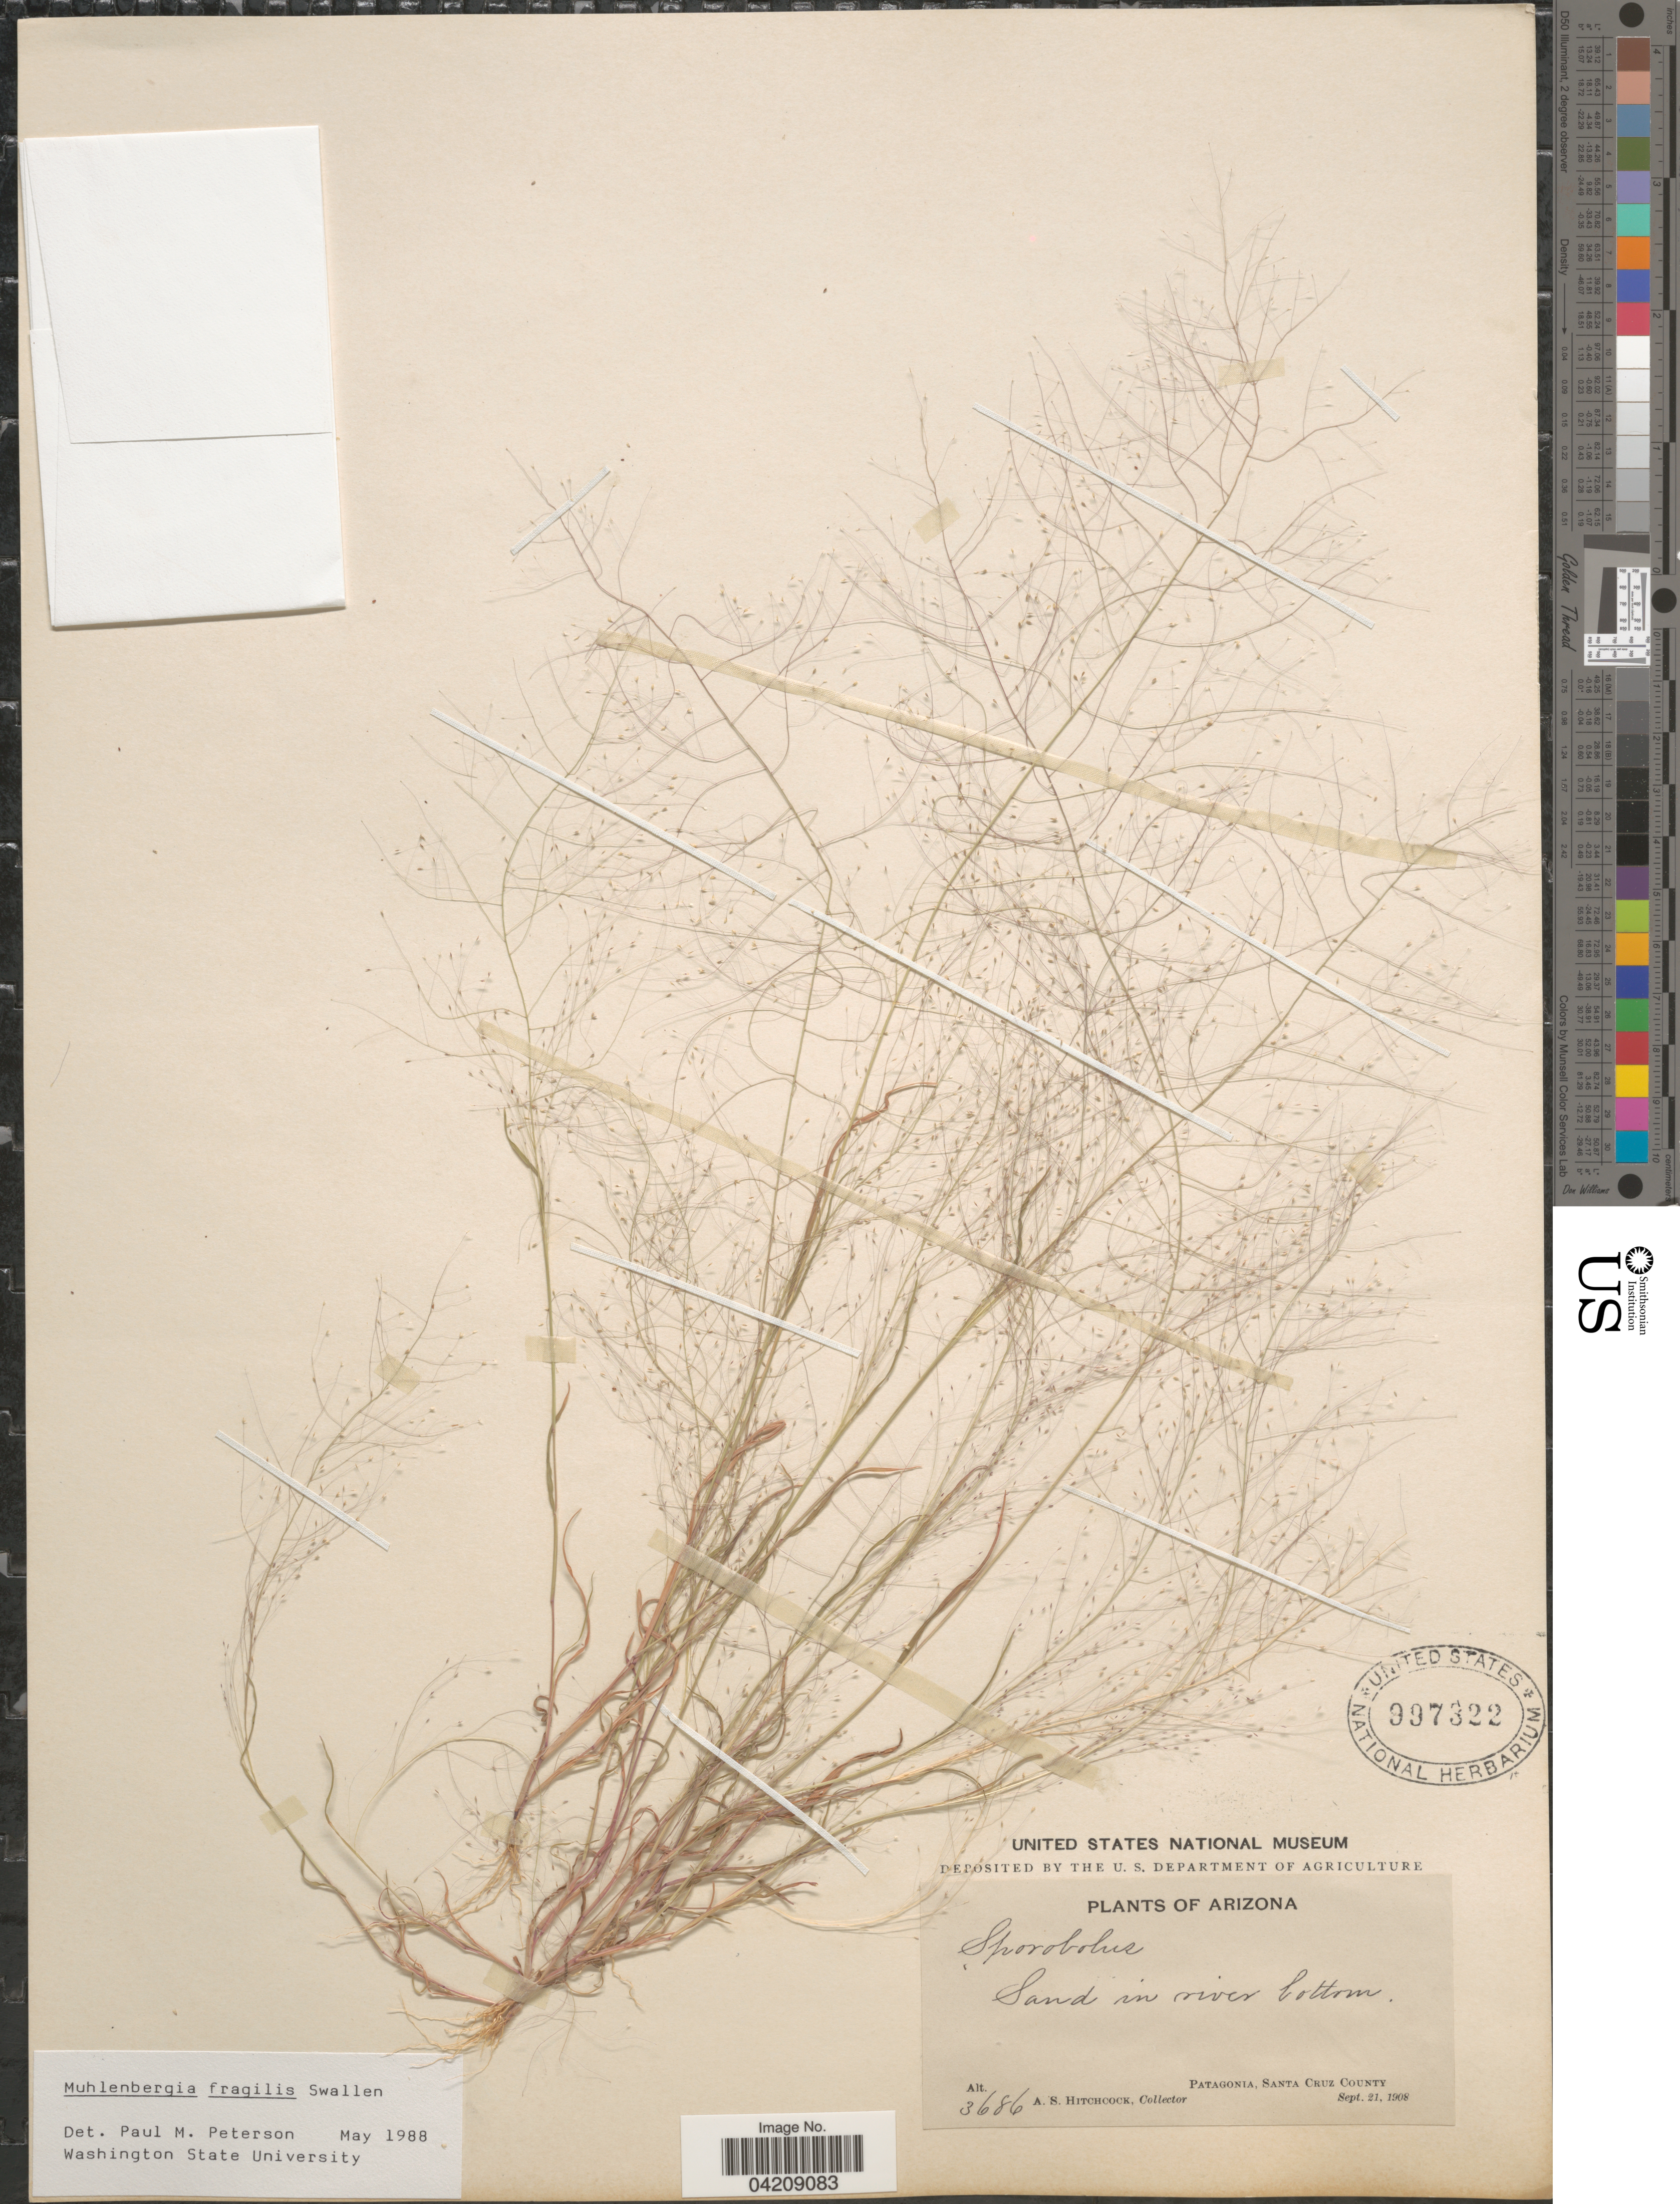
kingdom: Plantae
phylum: Tracheophyta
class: Liliopsida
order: Poales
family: Poaceae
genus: Muhlenbergia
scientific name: Muhlenbergia fragilis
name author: Swallen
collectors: A. S. Hitchcock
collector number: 3686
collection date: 1908-09-21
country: United States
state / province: Arizona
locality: Patagonia, Santa Cruz County.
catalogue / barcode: US 997322